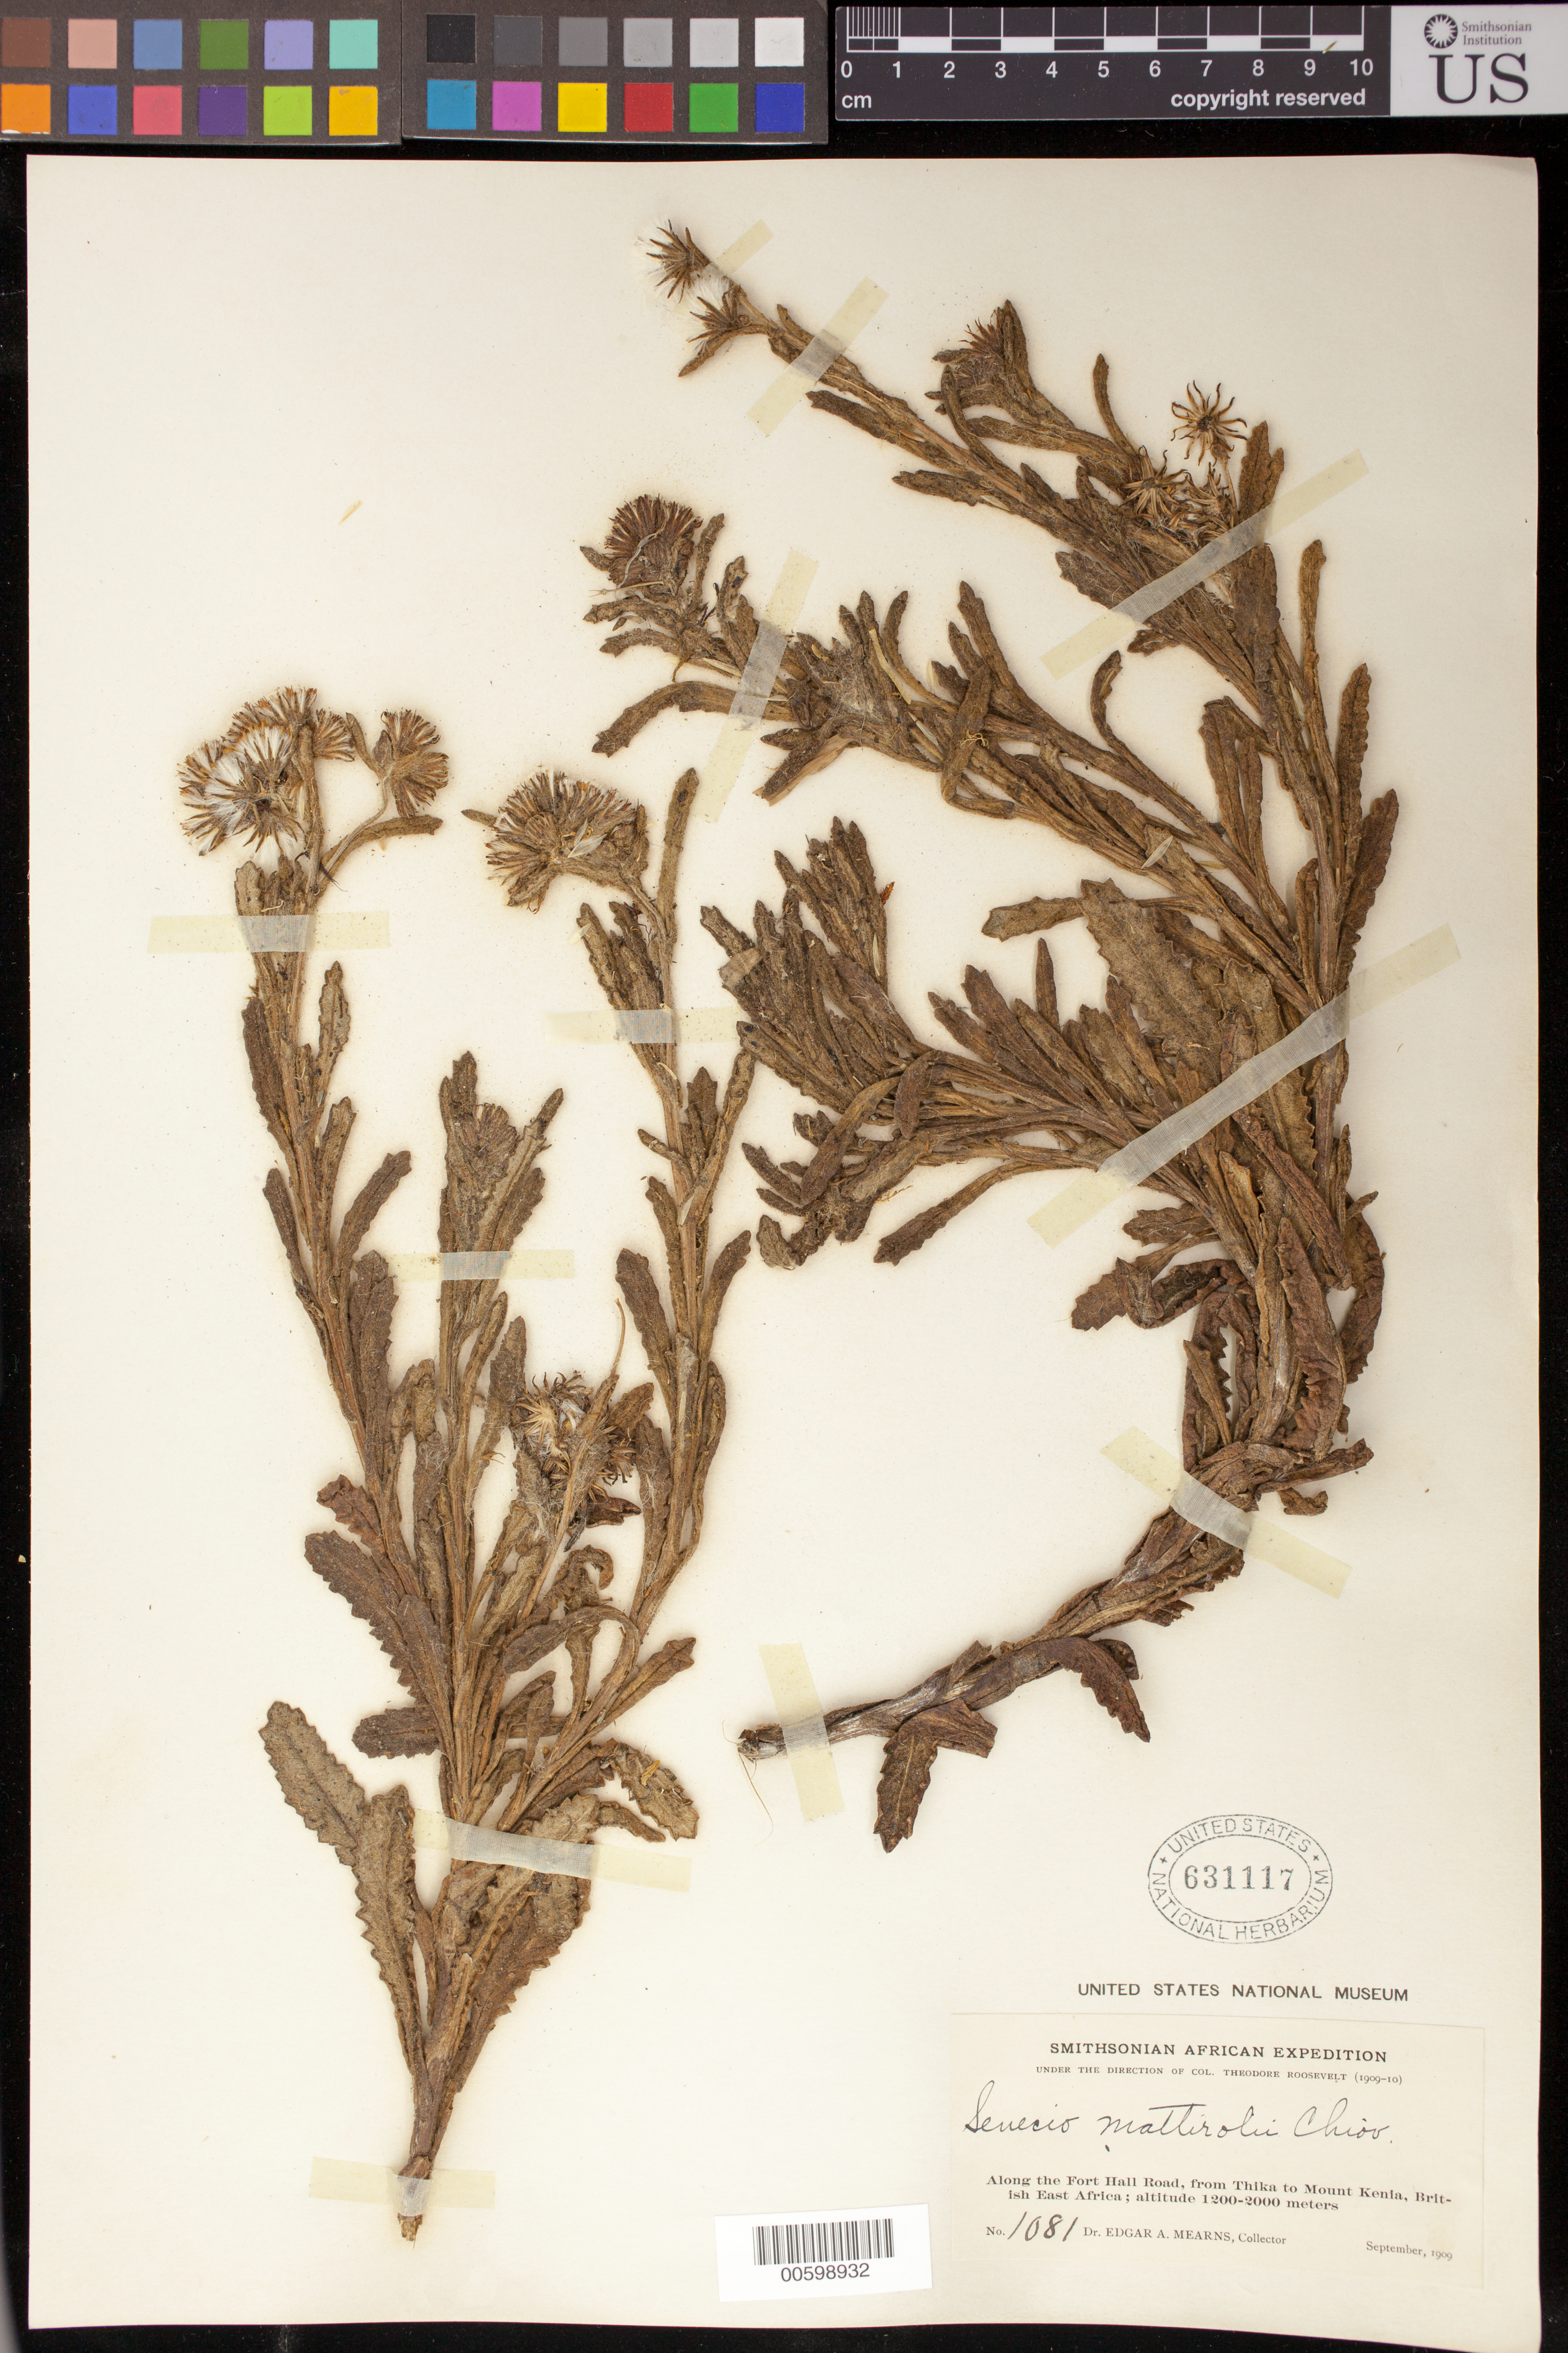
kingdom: Plantae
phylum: Tracheophyta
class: Magnoliopsida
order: Asterales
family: Asteraceae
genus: Senecio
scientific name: Senecio mattirolii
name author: Chiov.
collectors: E. A. Mearns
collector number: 1081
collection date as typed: Sep 1909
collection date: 1909-09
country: Kenya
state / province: Murang'a (?)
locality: Along the Fort Hall rd, from Thika to Mount Kenya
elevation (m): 1200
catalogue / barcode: US 631117